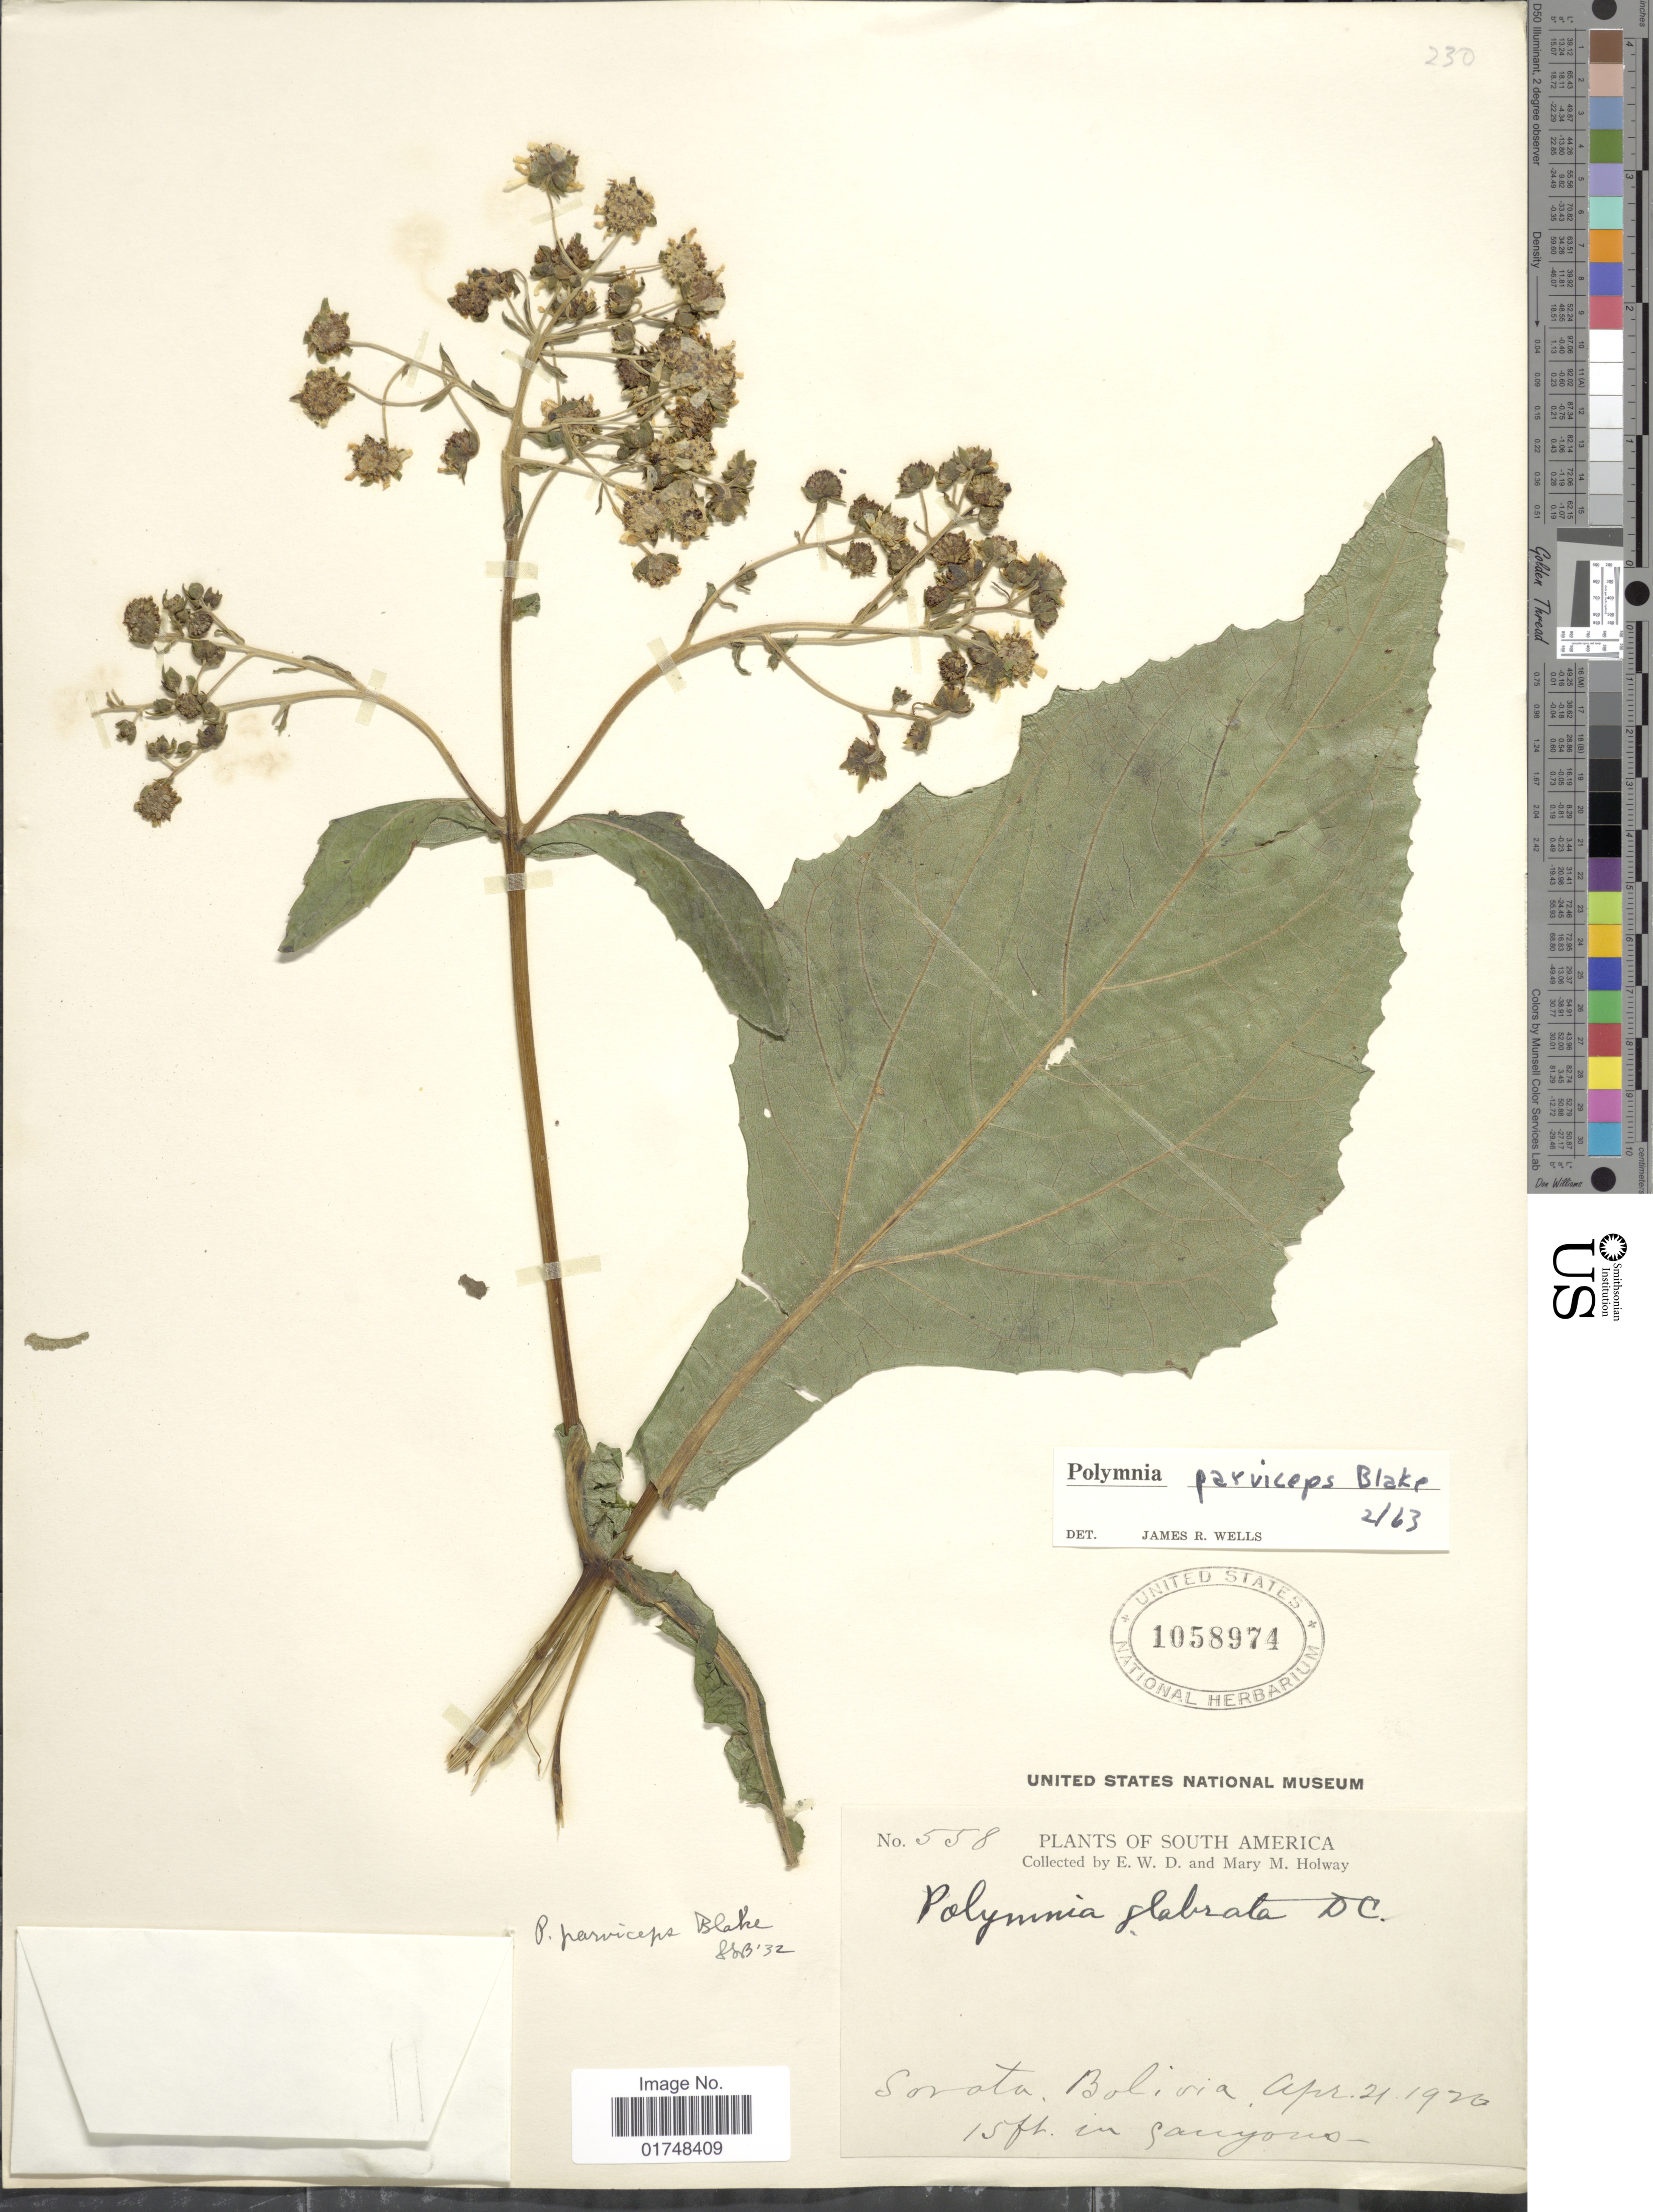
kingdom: Plantae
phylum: Tracheophyta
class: Magnoliopsida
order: Asterales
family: Asteraceae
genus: Smallanthus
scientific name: Smallanthus parviceps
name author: (S.F. Blake) H. Rob.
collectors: E. W. D. Holway & M. M. Holway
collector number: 558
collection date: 1920-04-21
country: Bolivia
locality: Sorata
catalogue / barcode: US 1058974